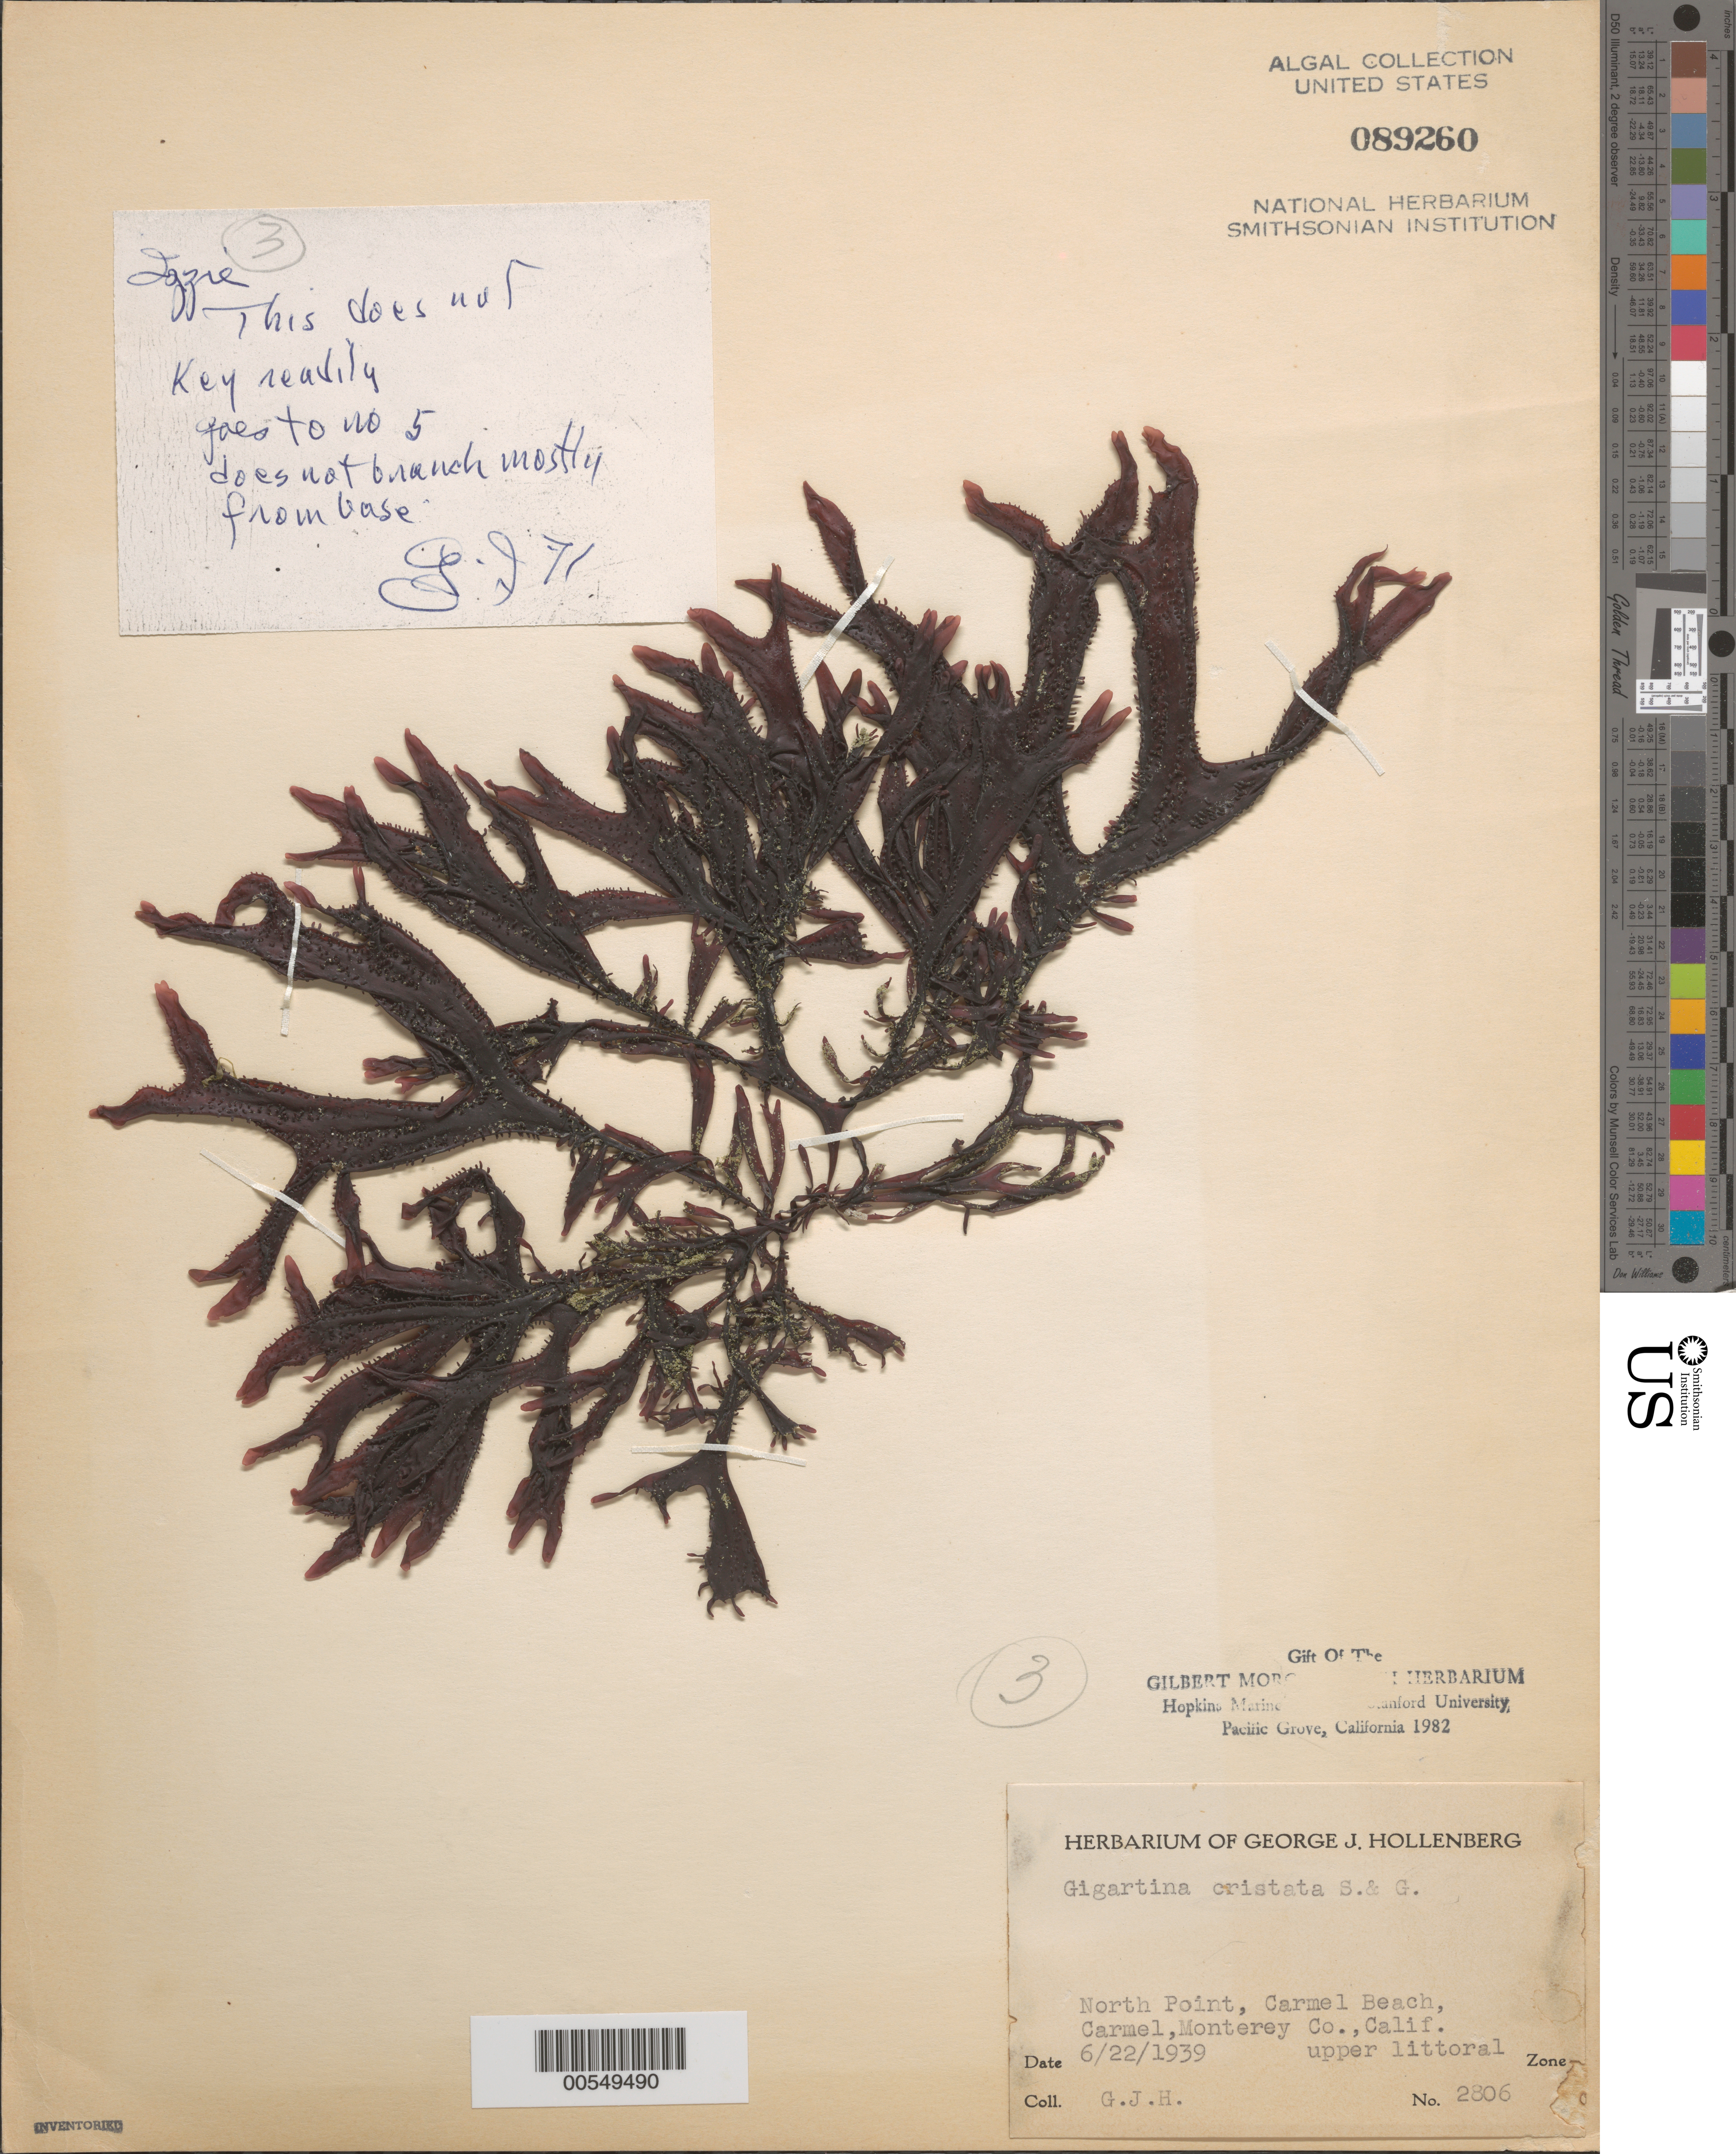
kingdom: Plantae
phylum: Rhodophyta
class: Florideophyceae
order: Gigartinales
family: Phyllophoraceae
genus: Mastocarpus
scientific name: Mastocarpus cristata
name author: (Setchell) S.C. Lindstrom et al.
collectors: G. Hollenberg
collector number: GJH 2806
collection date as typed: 22 Jun 1939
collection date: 1939-06-22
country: United States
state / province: California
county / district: Monterey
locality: North Point, Carmel Beach, Carmel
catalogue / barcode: US 89260